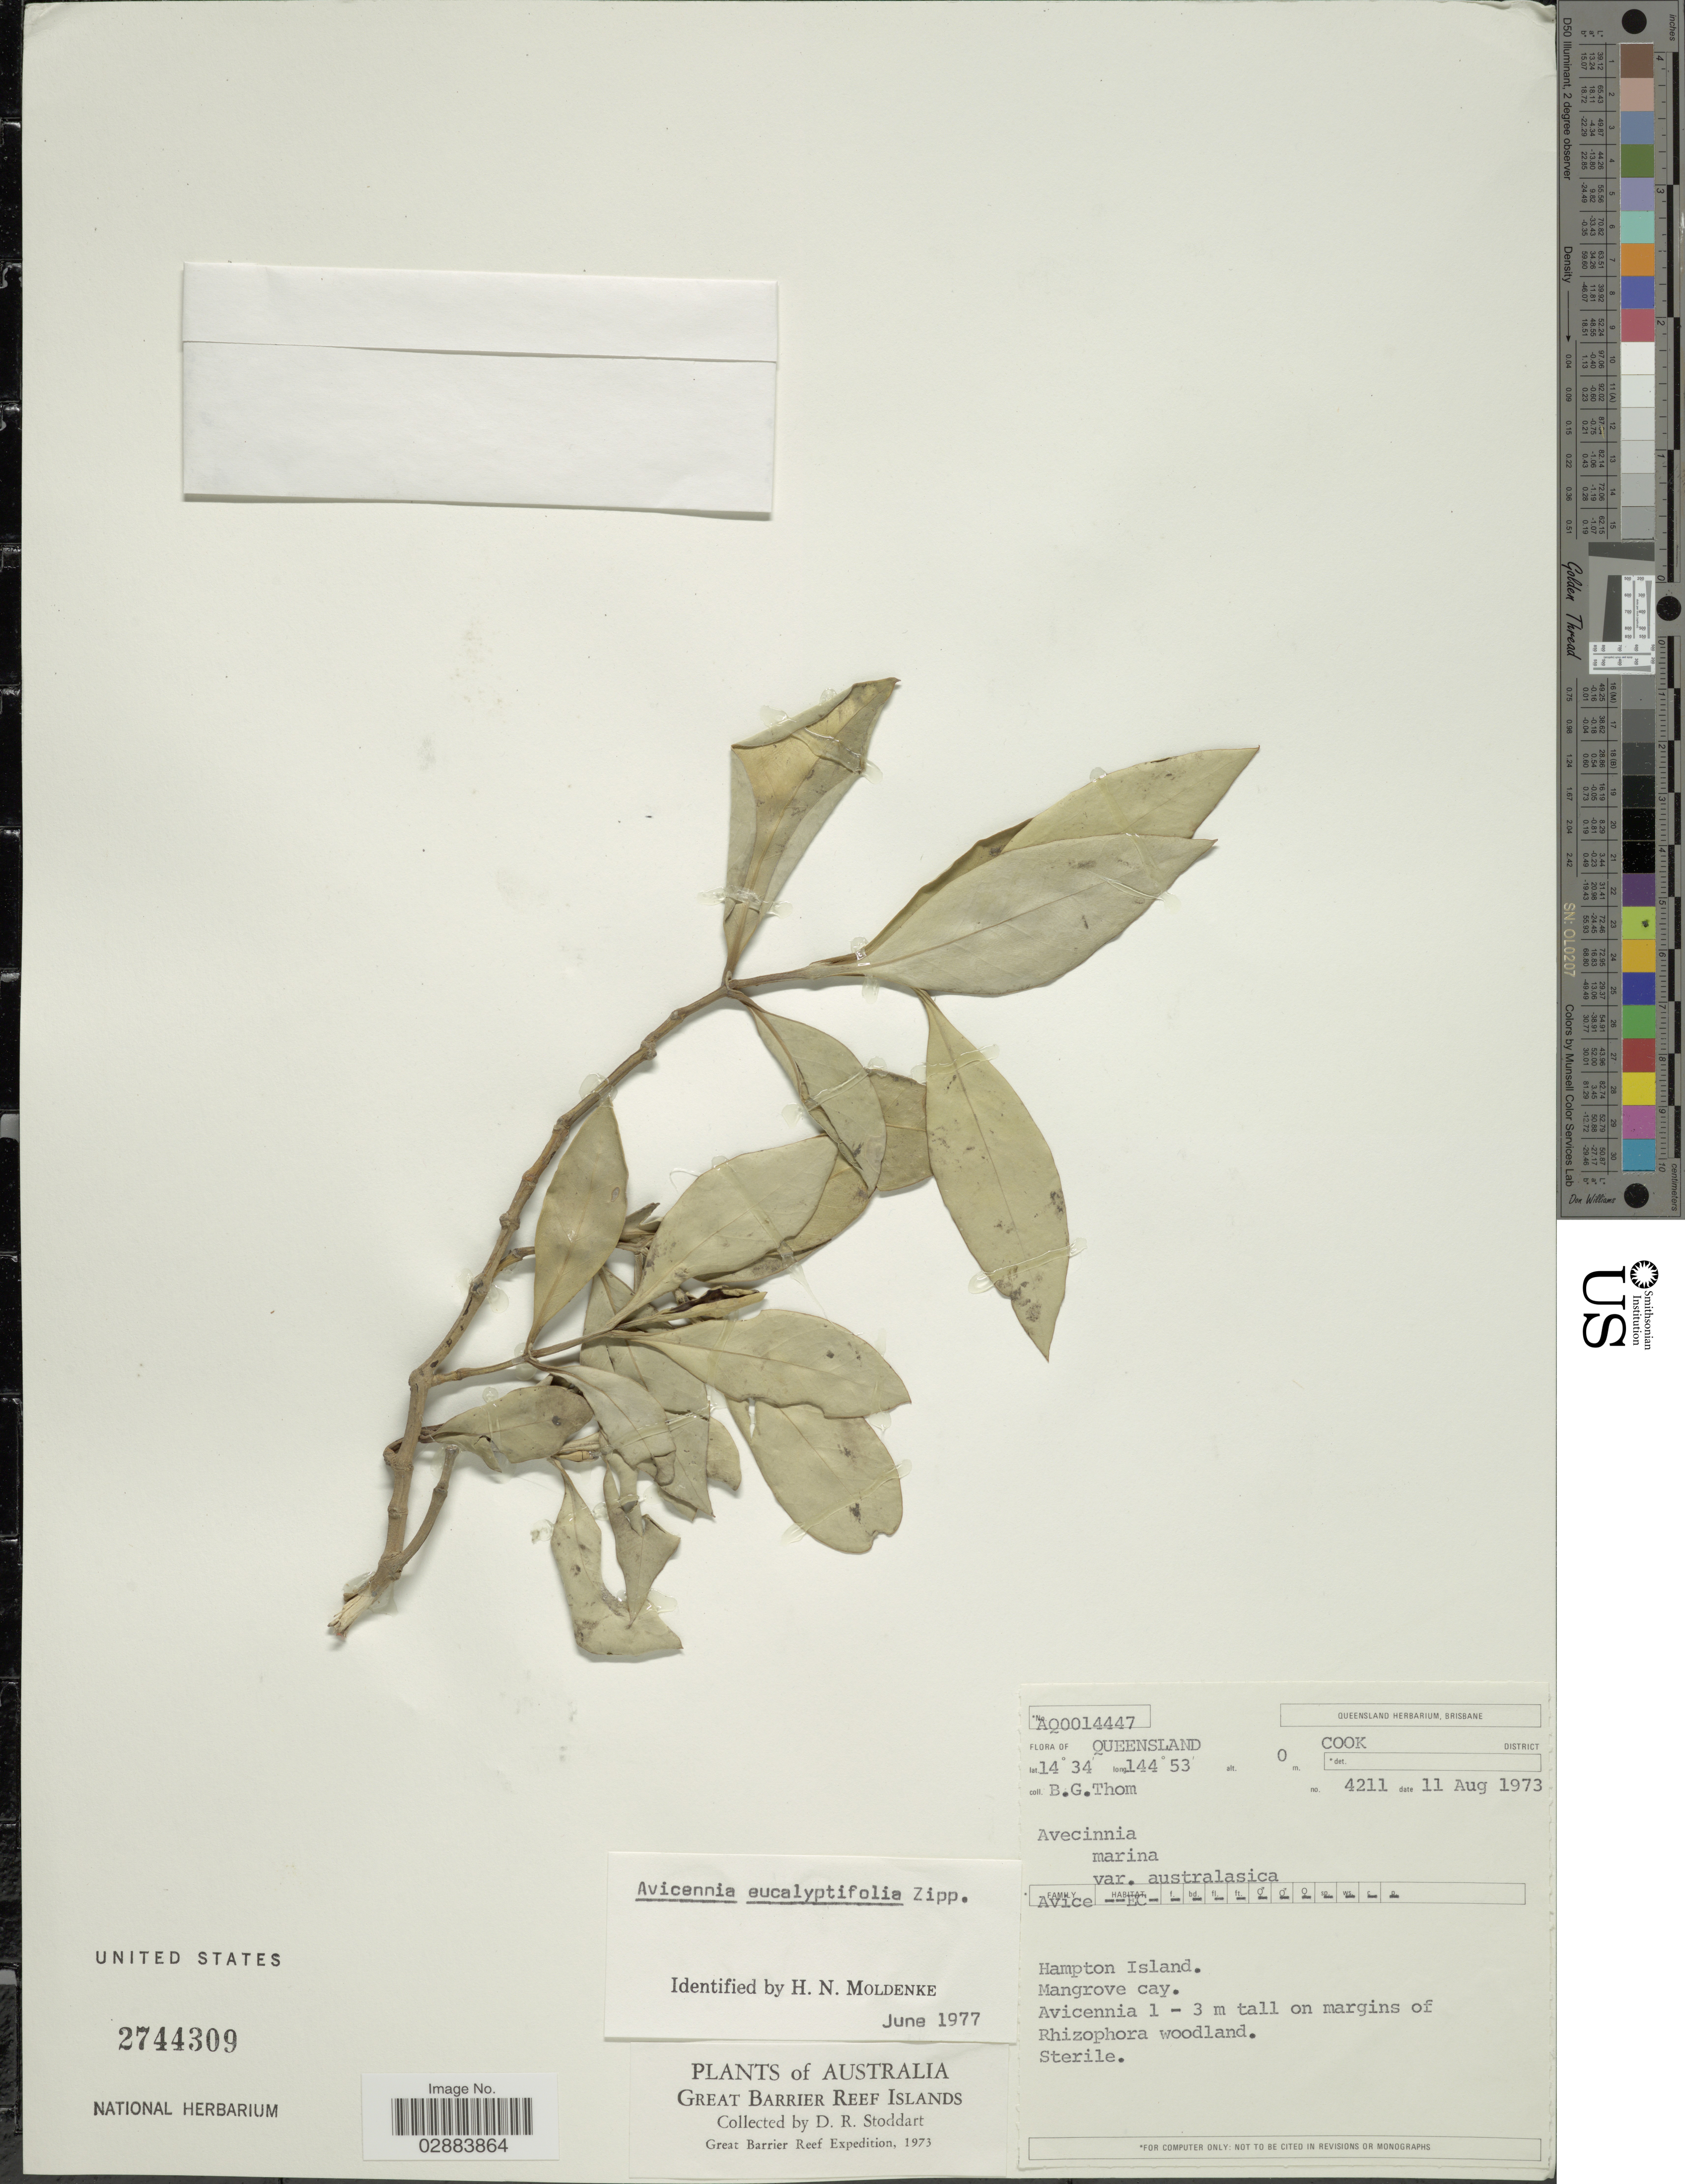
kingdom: Plantae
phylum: Tracheophyta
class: Magnoliopsida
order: Lamiales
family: Acanthaceae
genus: Avicennia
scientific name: Avicennia eucalyptifolia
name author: (Valeton) Zipp. ex Moldenke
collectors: B. Thom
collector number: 4211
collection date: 1973-08-11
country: Australia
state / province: Queensland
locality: Cook District. Hampton Island.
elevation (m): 0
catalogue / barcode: US 2744309